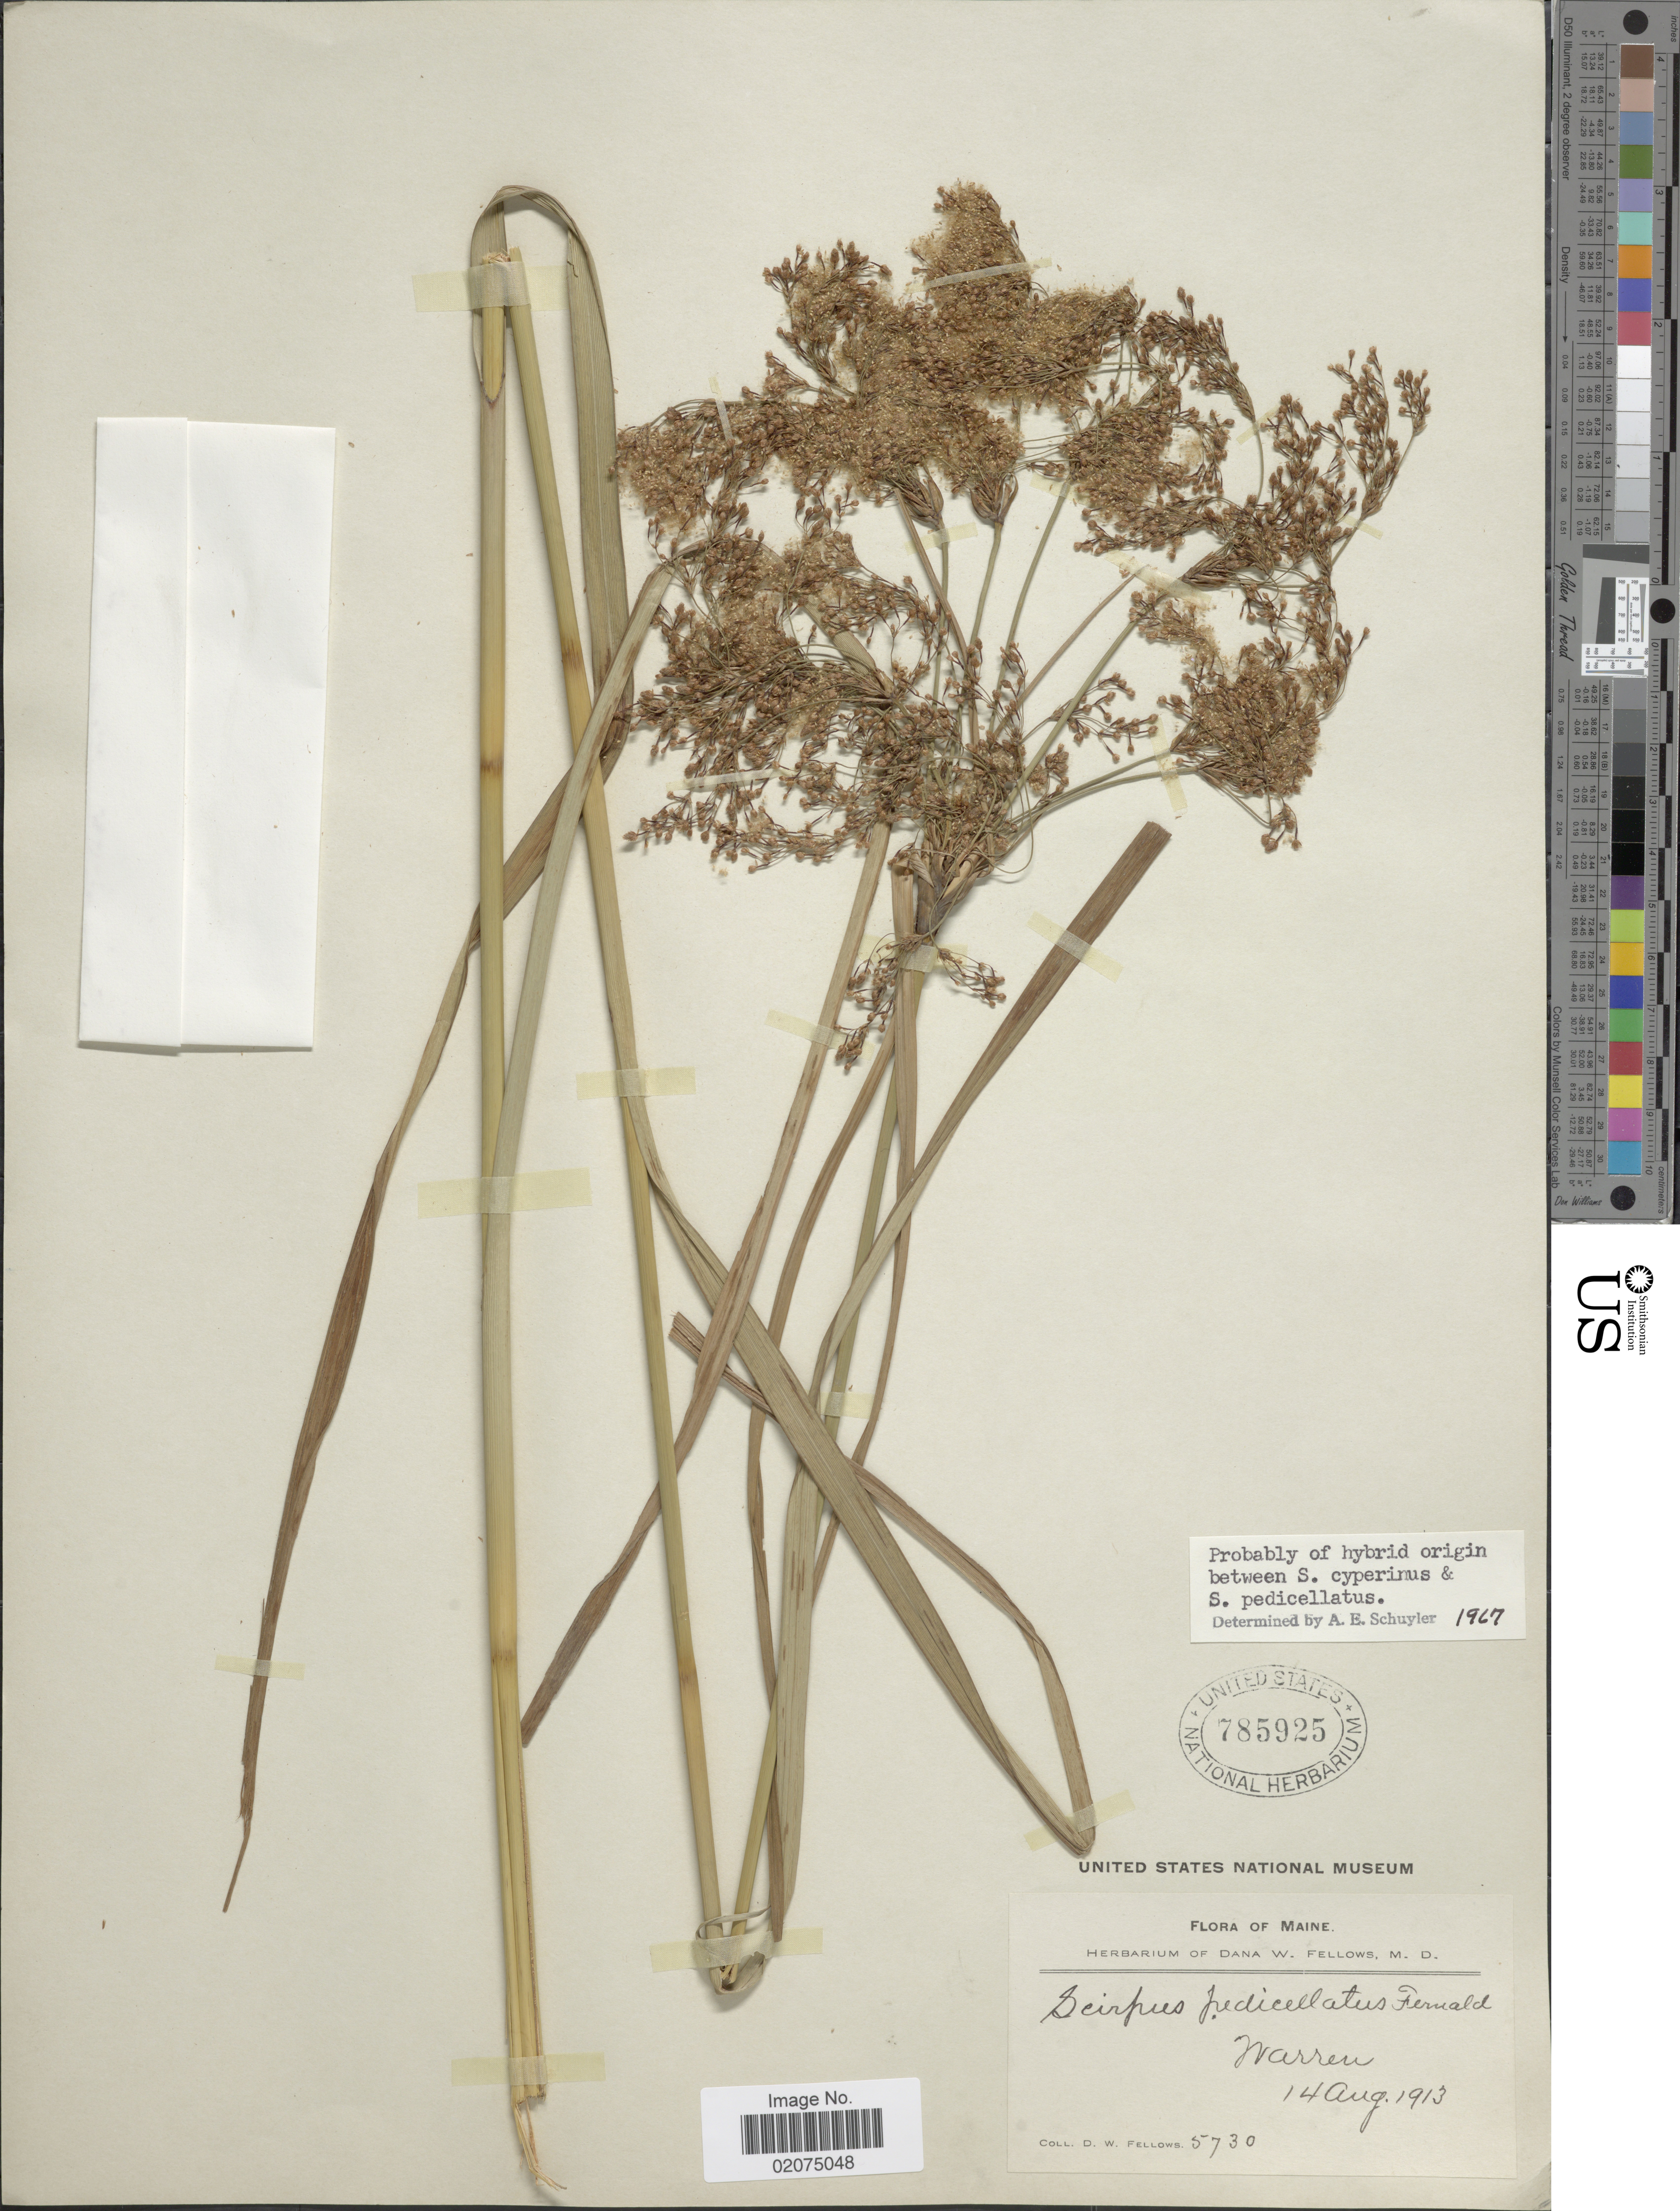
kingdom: Plantae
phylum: Tracheophyta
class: Liliopsida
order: Poales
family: Cyperaceae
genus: Scirpus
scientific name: Scirpus cyperinus (L.) Kunth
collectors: D. W. Fellows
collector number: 5730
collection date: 1913-08-14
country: United States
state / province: Maine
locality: Warren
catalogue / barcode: US 785925